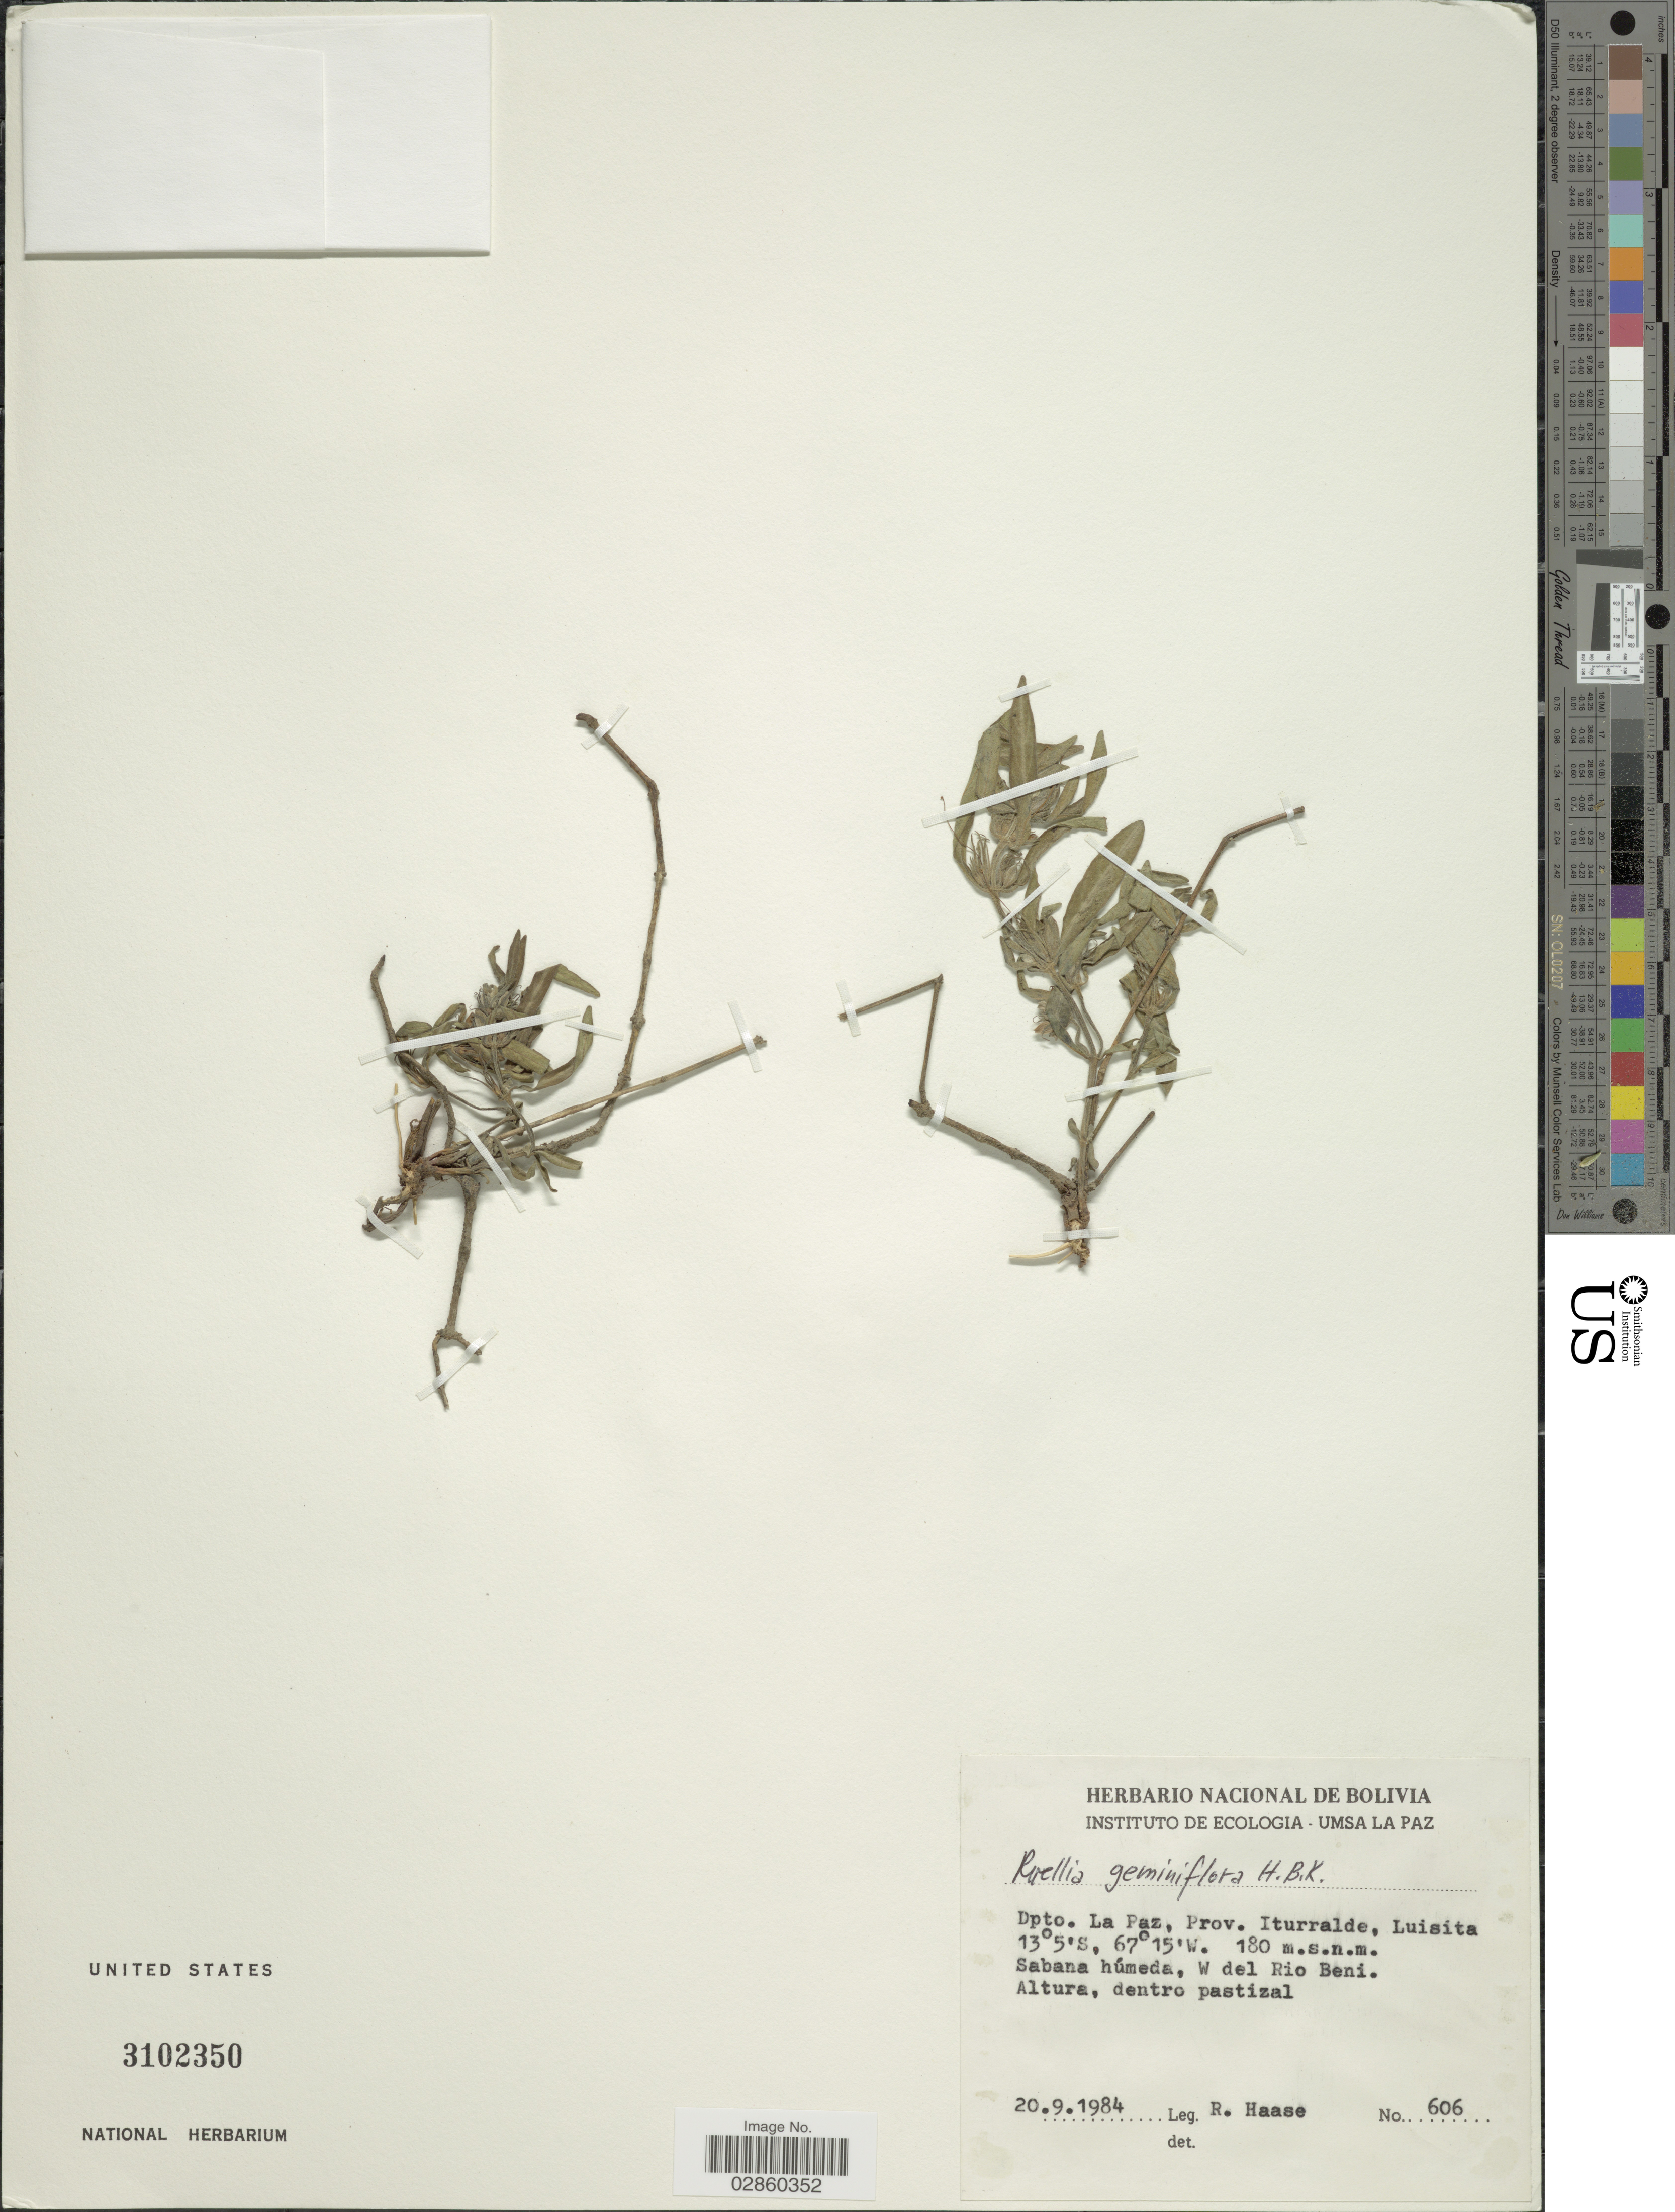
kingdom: Plantae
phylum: Tracheophyta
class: Magnoliopsida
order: Lamiales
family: Acanthaceae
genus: Ruellia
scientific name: Ruellia geminiflora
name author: Kunth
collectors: R. Haase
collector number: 606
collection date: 1984-09-20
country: Bolivia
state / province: La Paz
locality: Dpto. La Paz, Prov. Iturralde, Luisita. Sabana húmeda, W del Rio Beni.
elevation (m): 180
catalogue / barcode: US 3102350